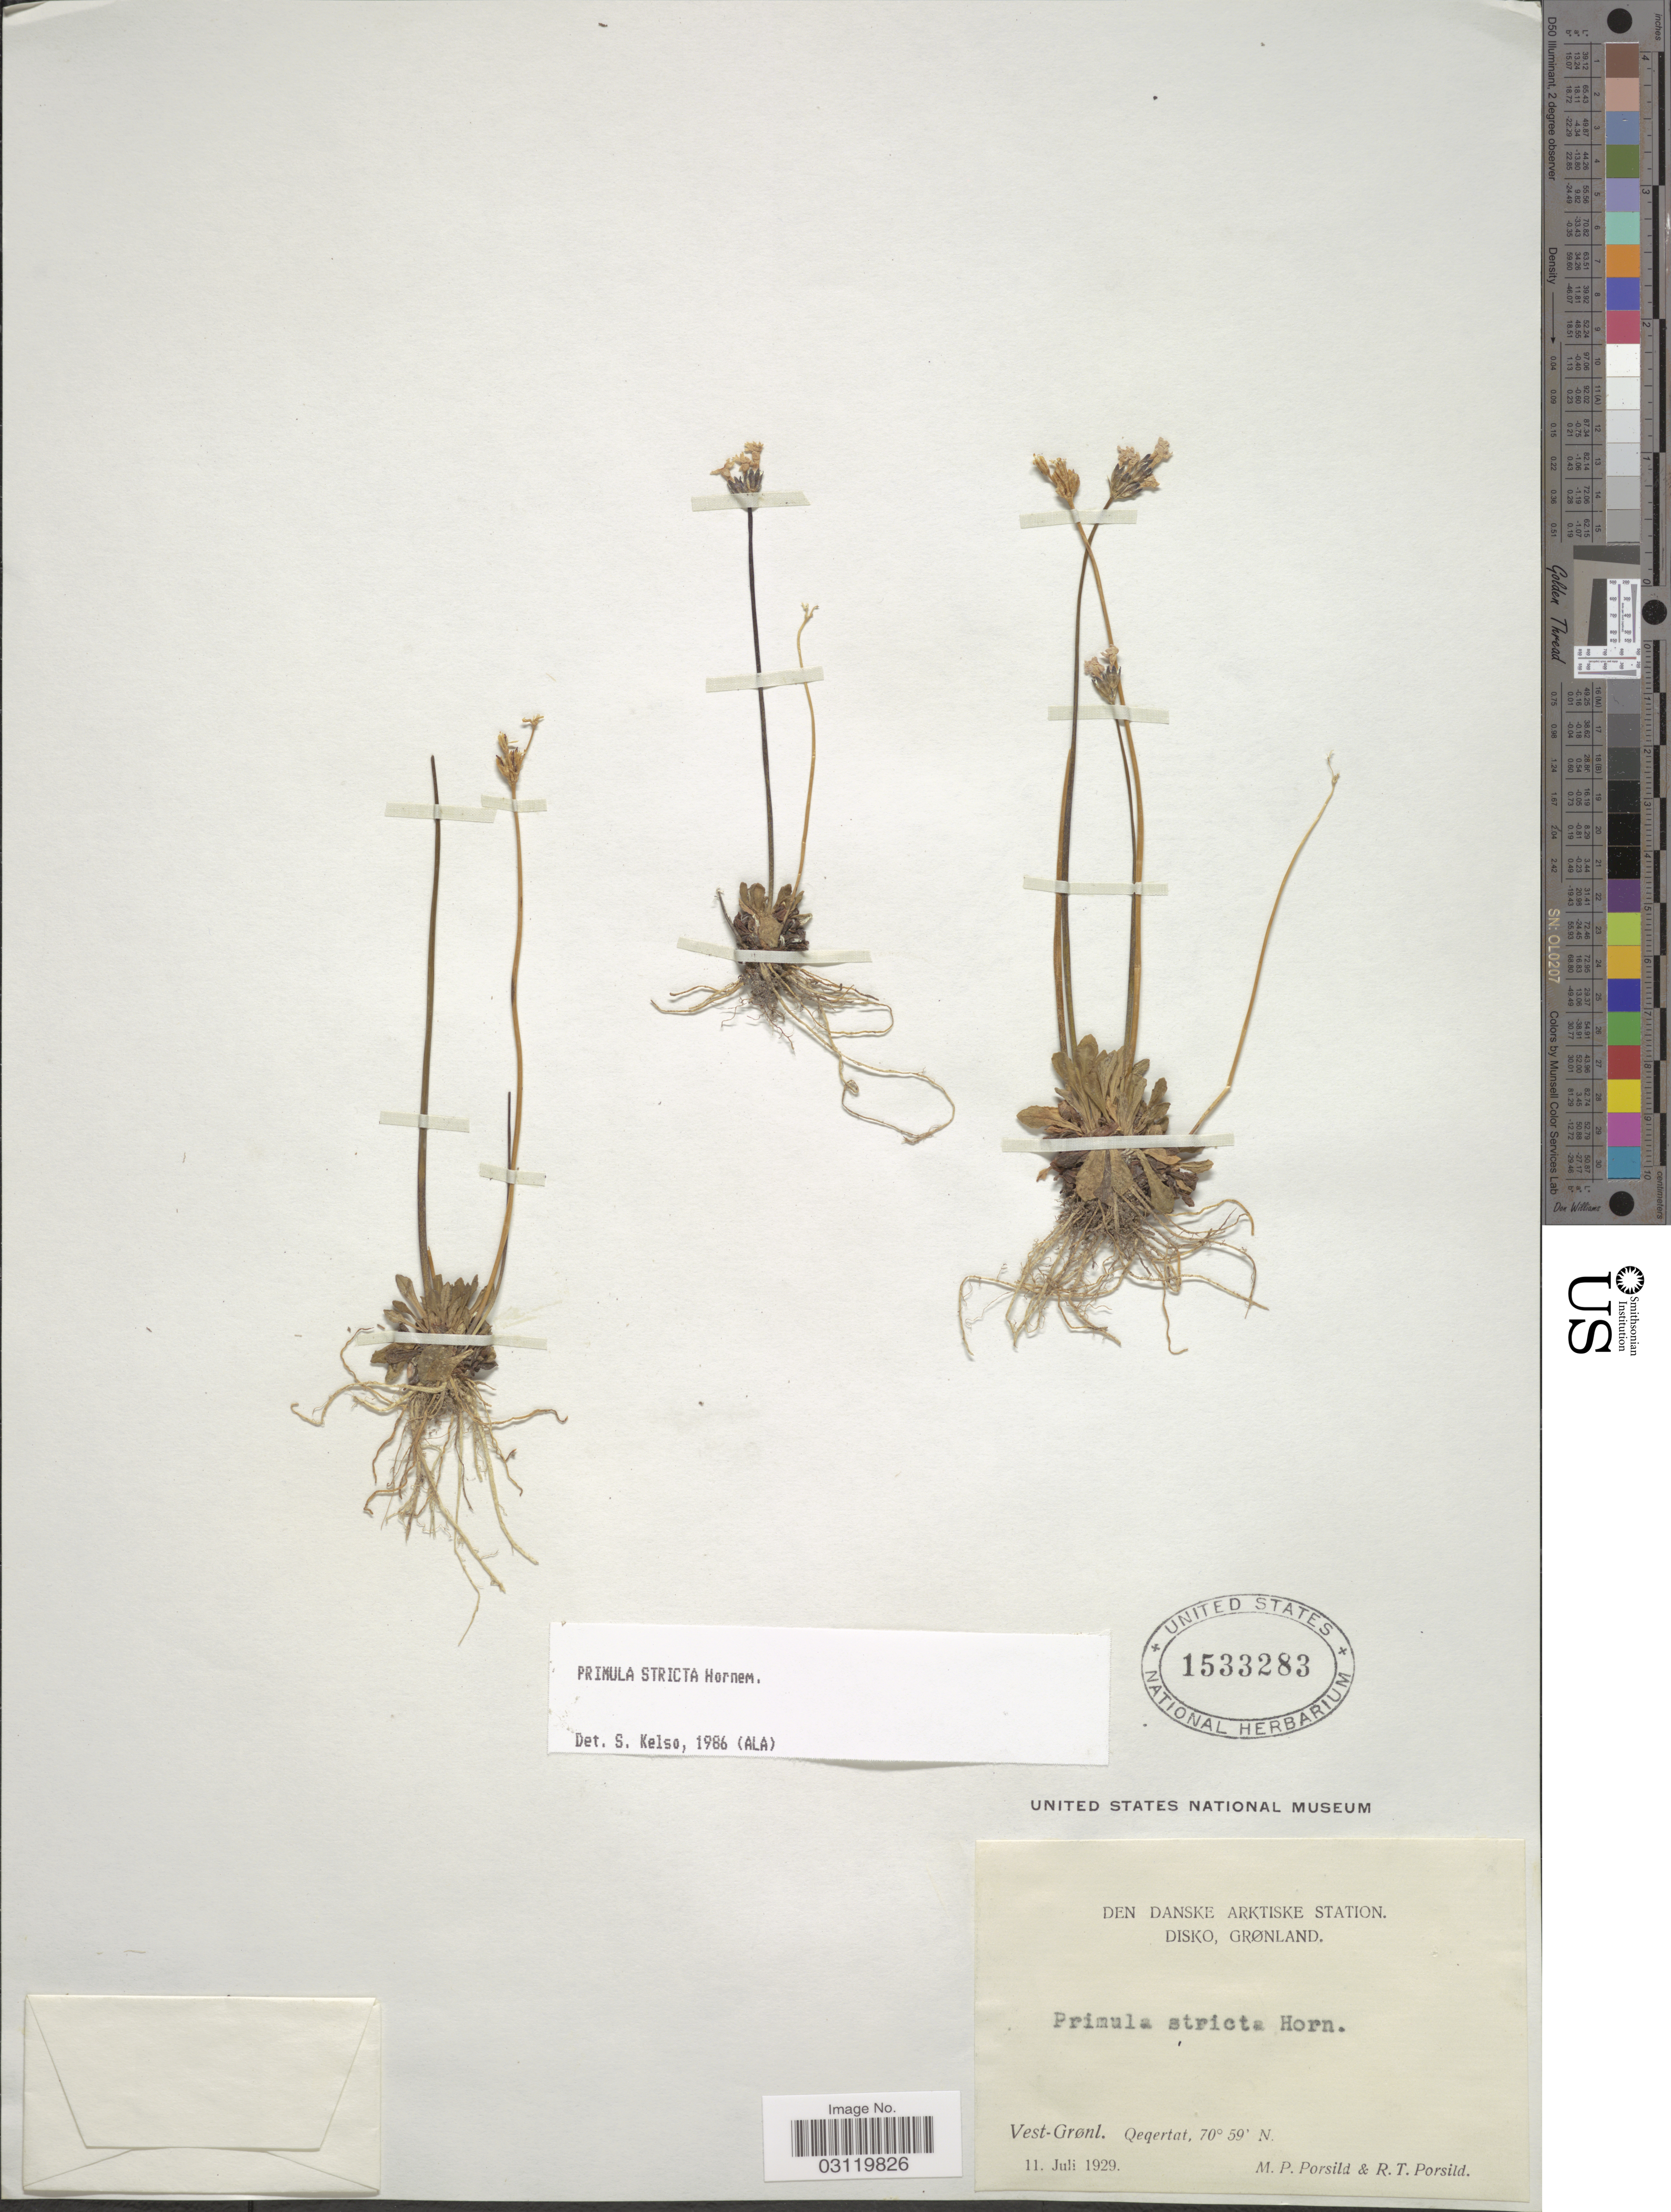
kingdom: Plantae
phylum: Tracheophyta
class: Magnoliopsida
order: Ericales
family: Primulaceae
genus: Primula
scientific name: Primula stricta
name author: Hornem.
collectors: M. P. Porsild & R. T. Porsild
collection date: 1929-07-11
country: Greenland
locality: Den Danske Arktiske Station, Disko, Grønland. Vest-Grønl. Qeqertat.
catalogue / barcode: US 1533283